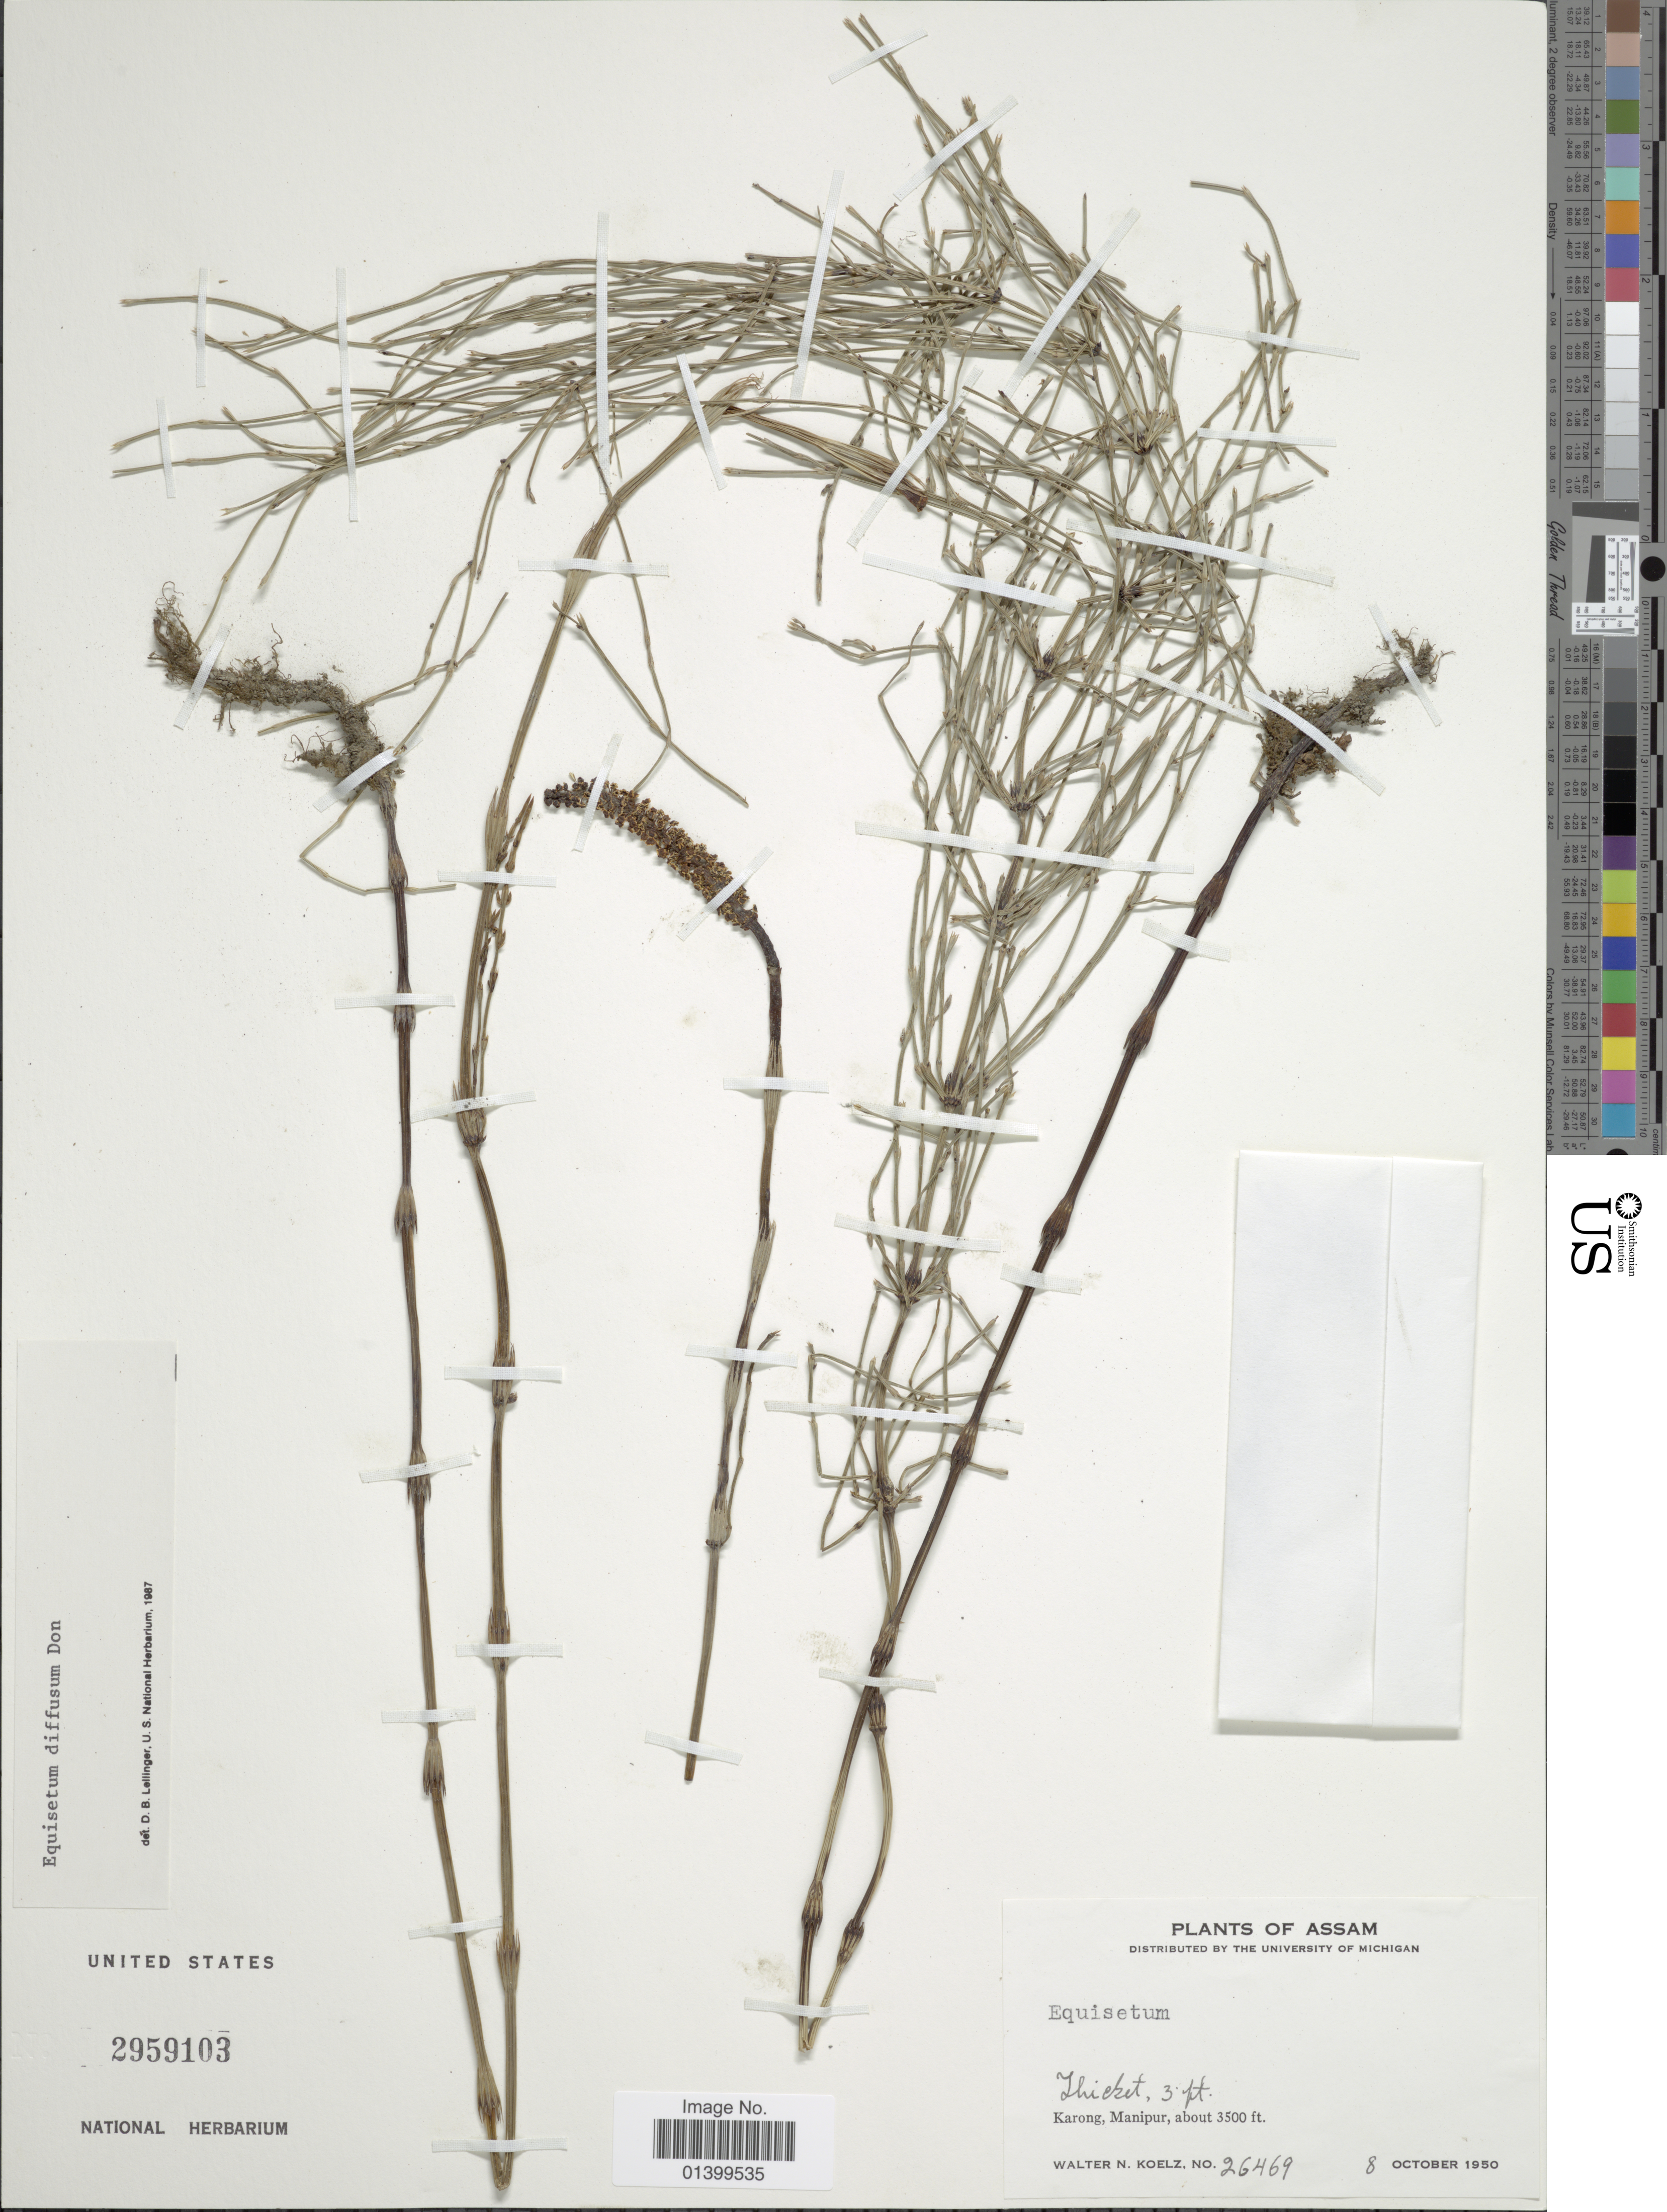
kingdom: Plantae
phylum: Tracheophyta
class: Polypodiopsida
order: Equisetales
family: Equisetaceae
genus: Equisetum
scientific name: Equisetum diffusum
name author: D. Don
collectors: W. N. Koelz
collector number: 26469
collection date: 1950-10-08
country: India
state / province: Manipur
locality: Plants of Assam. Karong, Manipur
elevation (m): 1067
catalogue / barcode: US 2959103